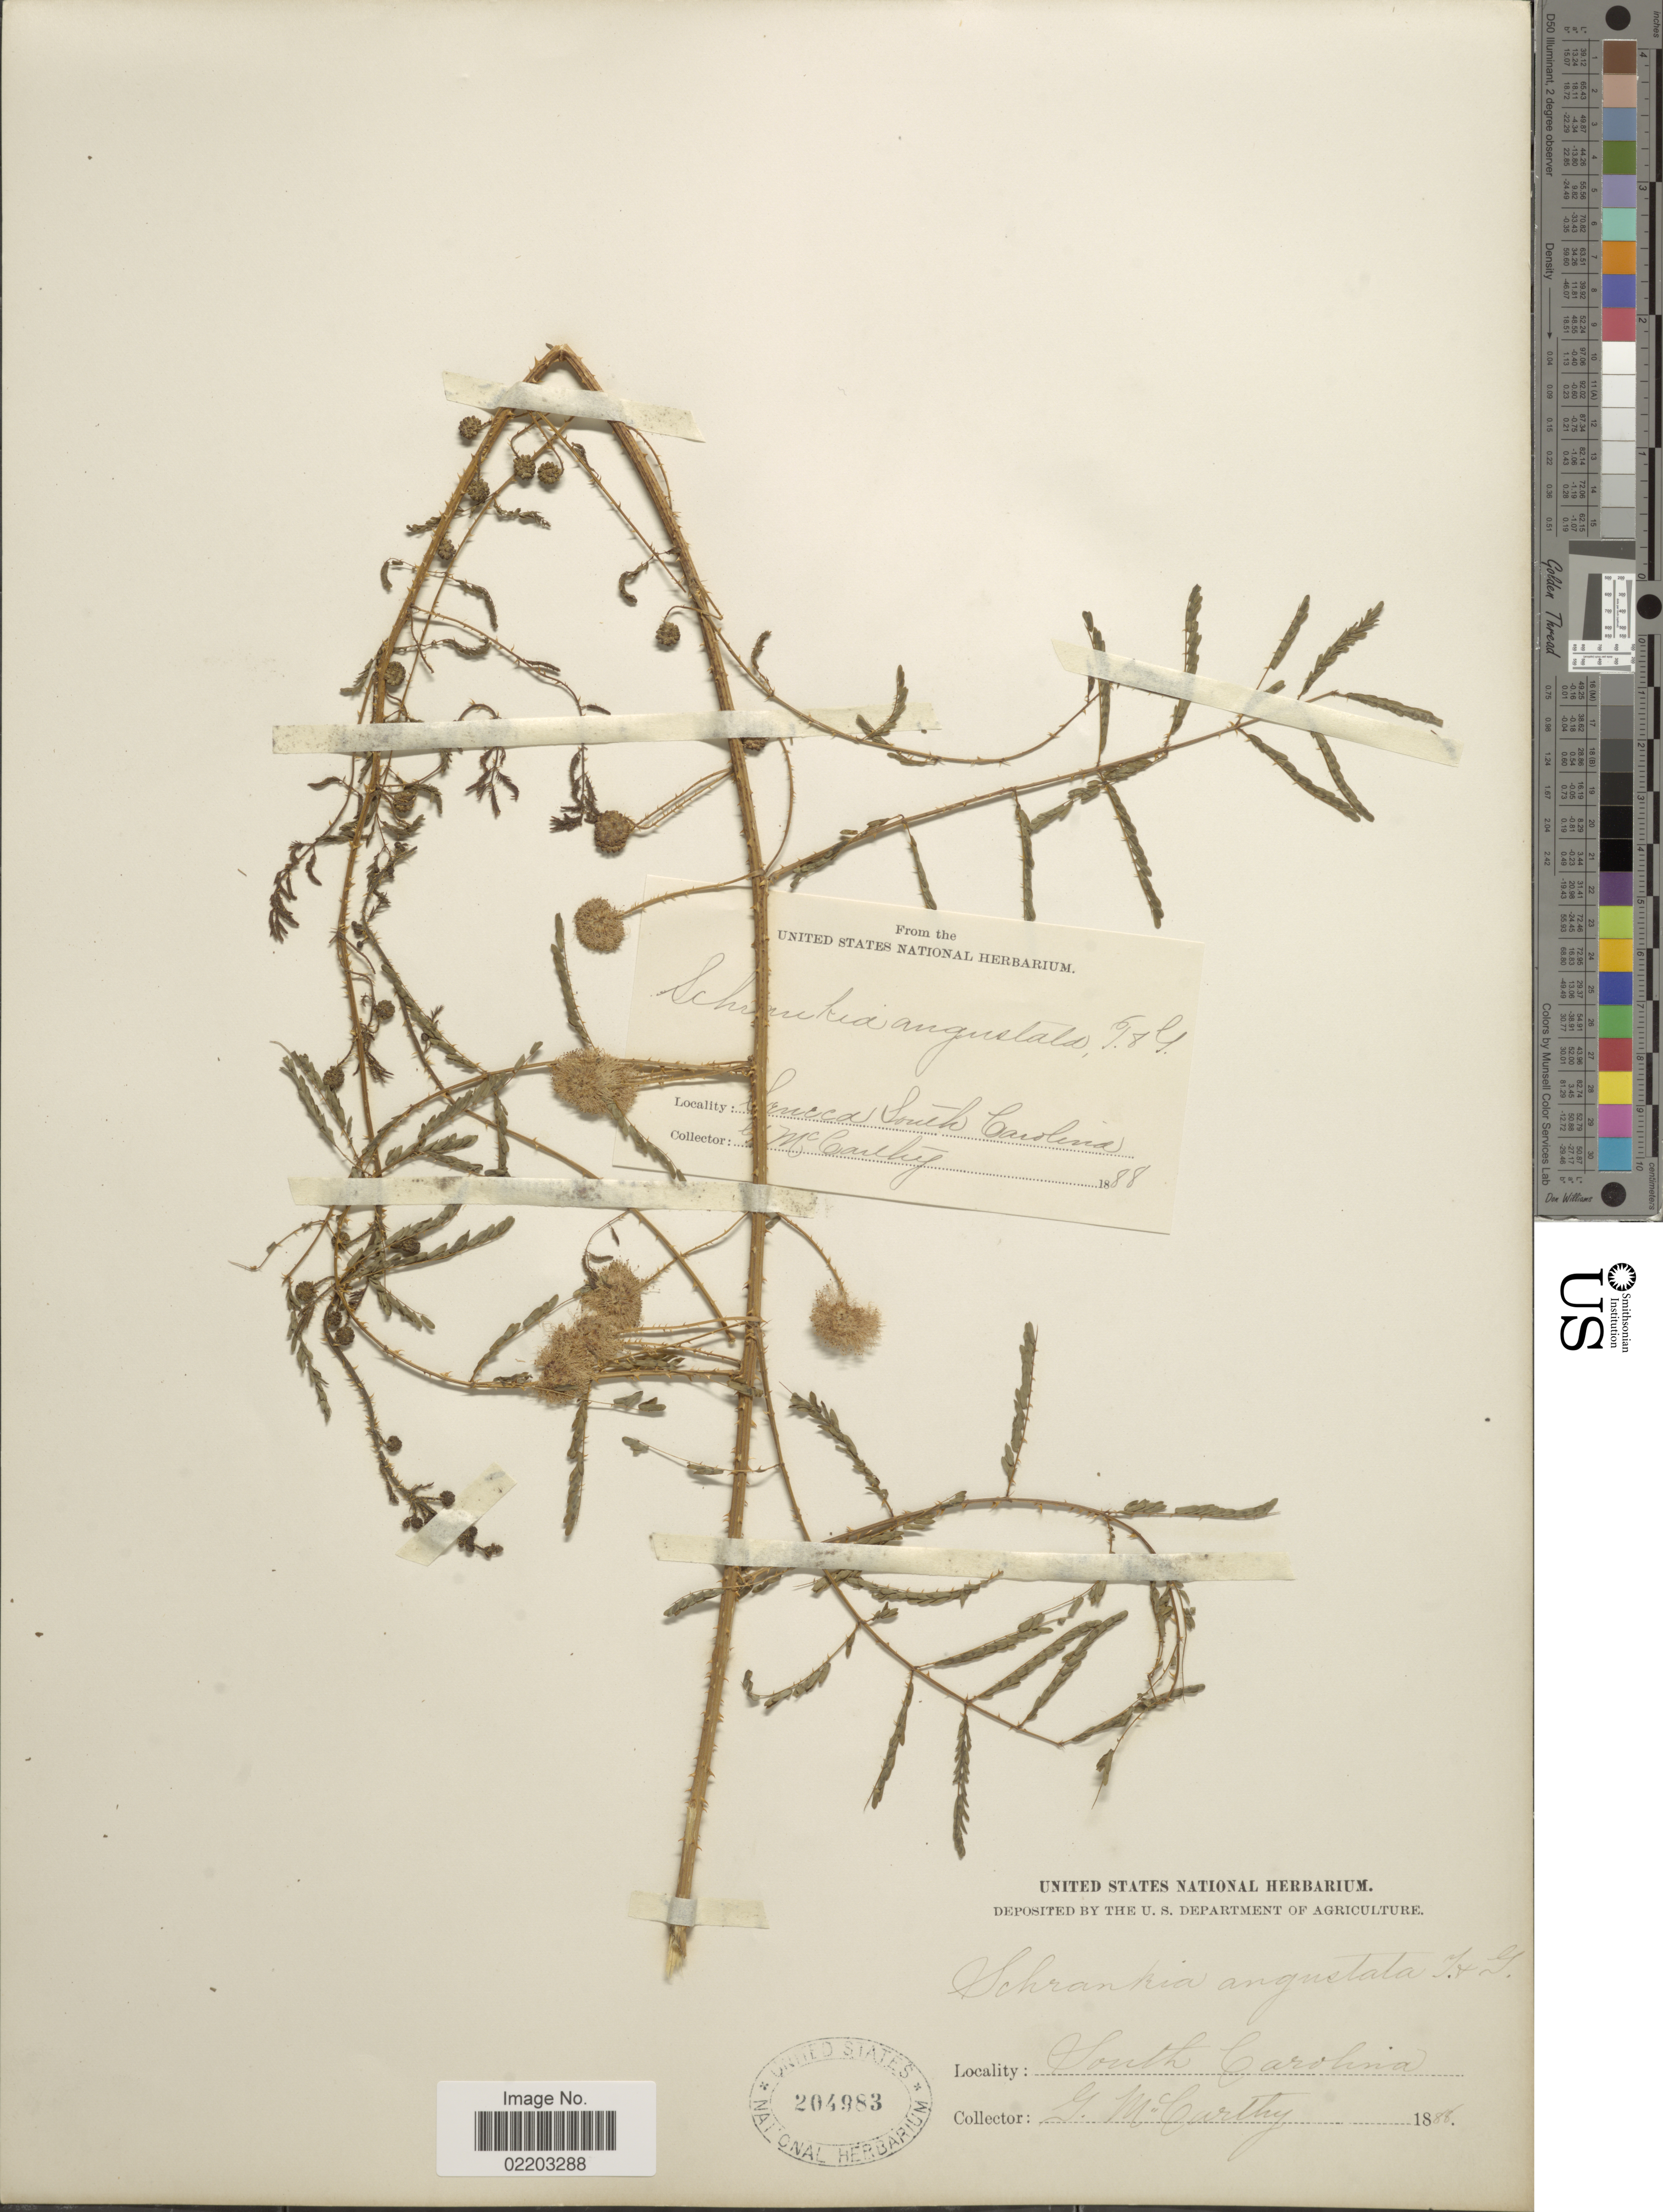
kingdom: Plantae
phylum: Tracheophyta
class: Magnoliopsida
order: Fabales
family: Fabaceae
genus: Mimosa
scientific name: Mimosa microphylla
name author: Dryand.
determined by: Strong, M. T., (US), Smithsonian Institution - National Museum of Natural History (UNITED STATES)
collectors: M. McCarthy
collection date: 1888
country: United States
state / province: South Carolina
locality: Seneca.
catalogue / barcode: US 204983